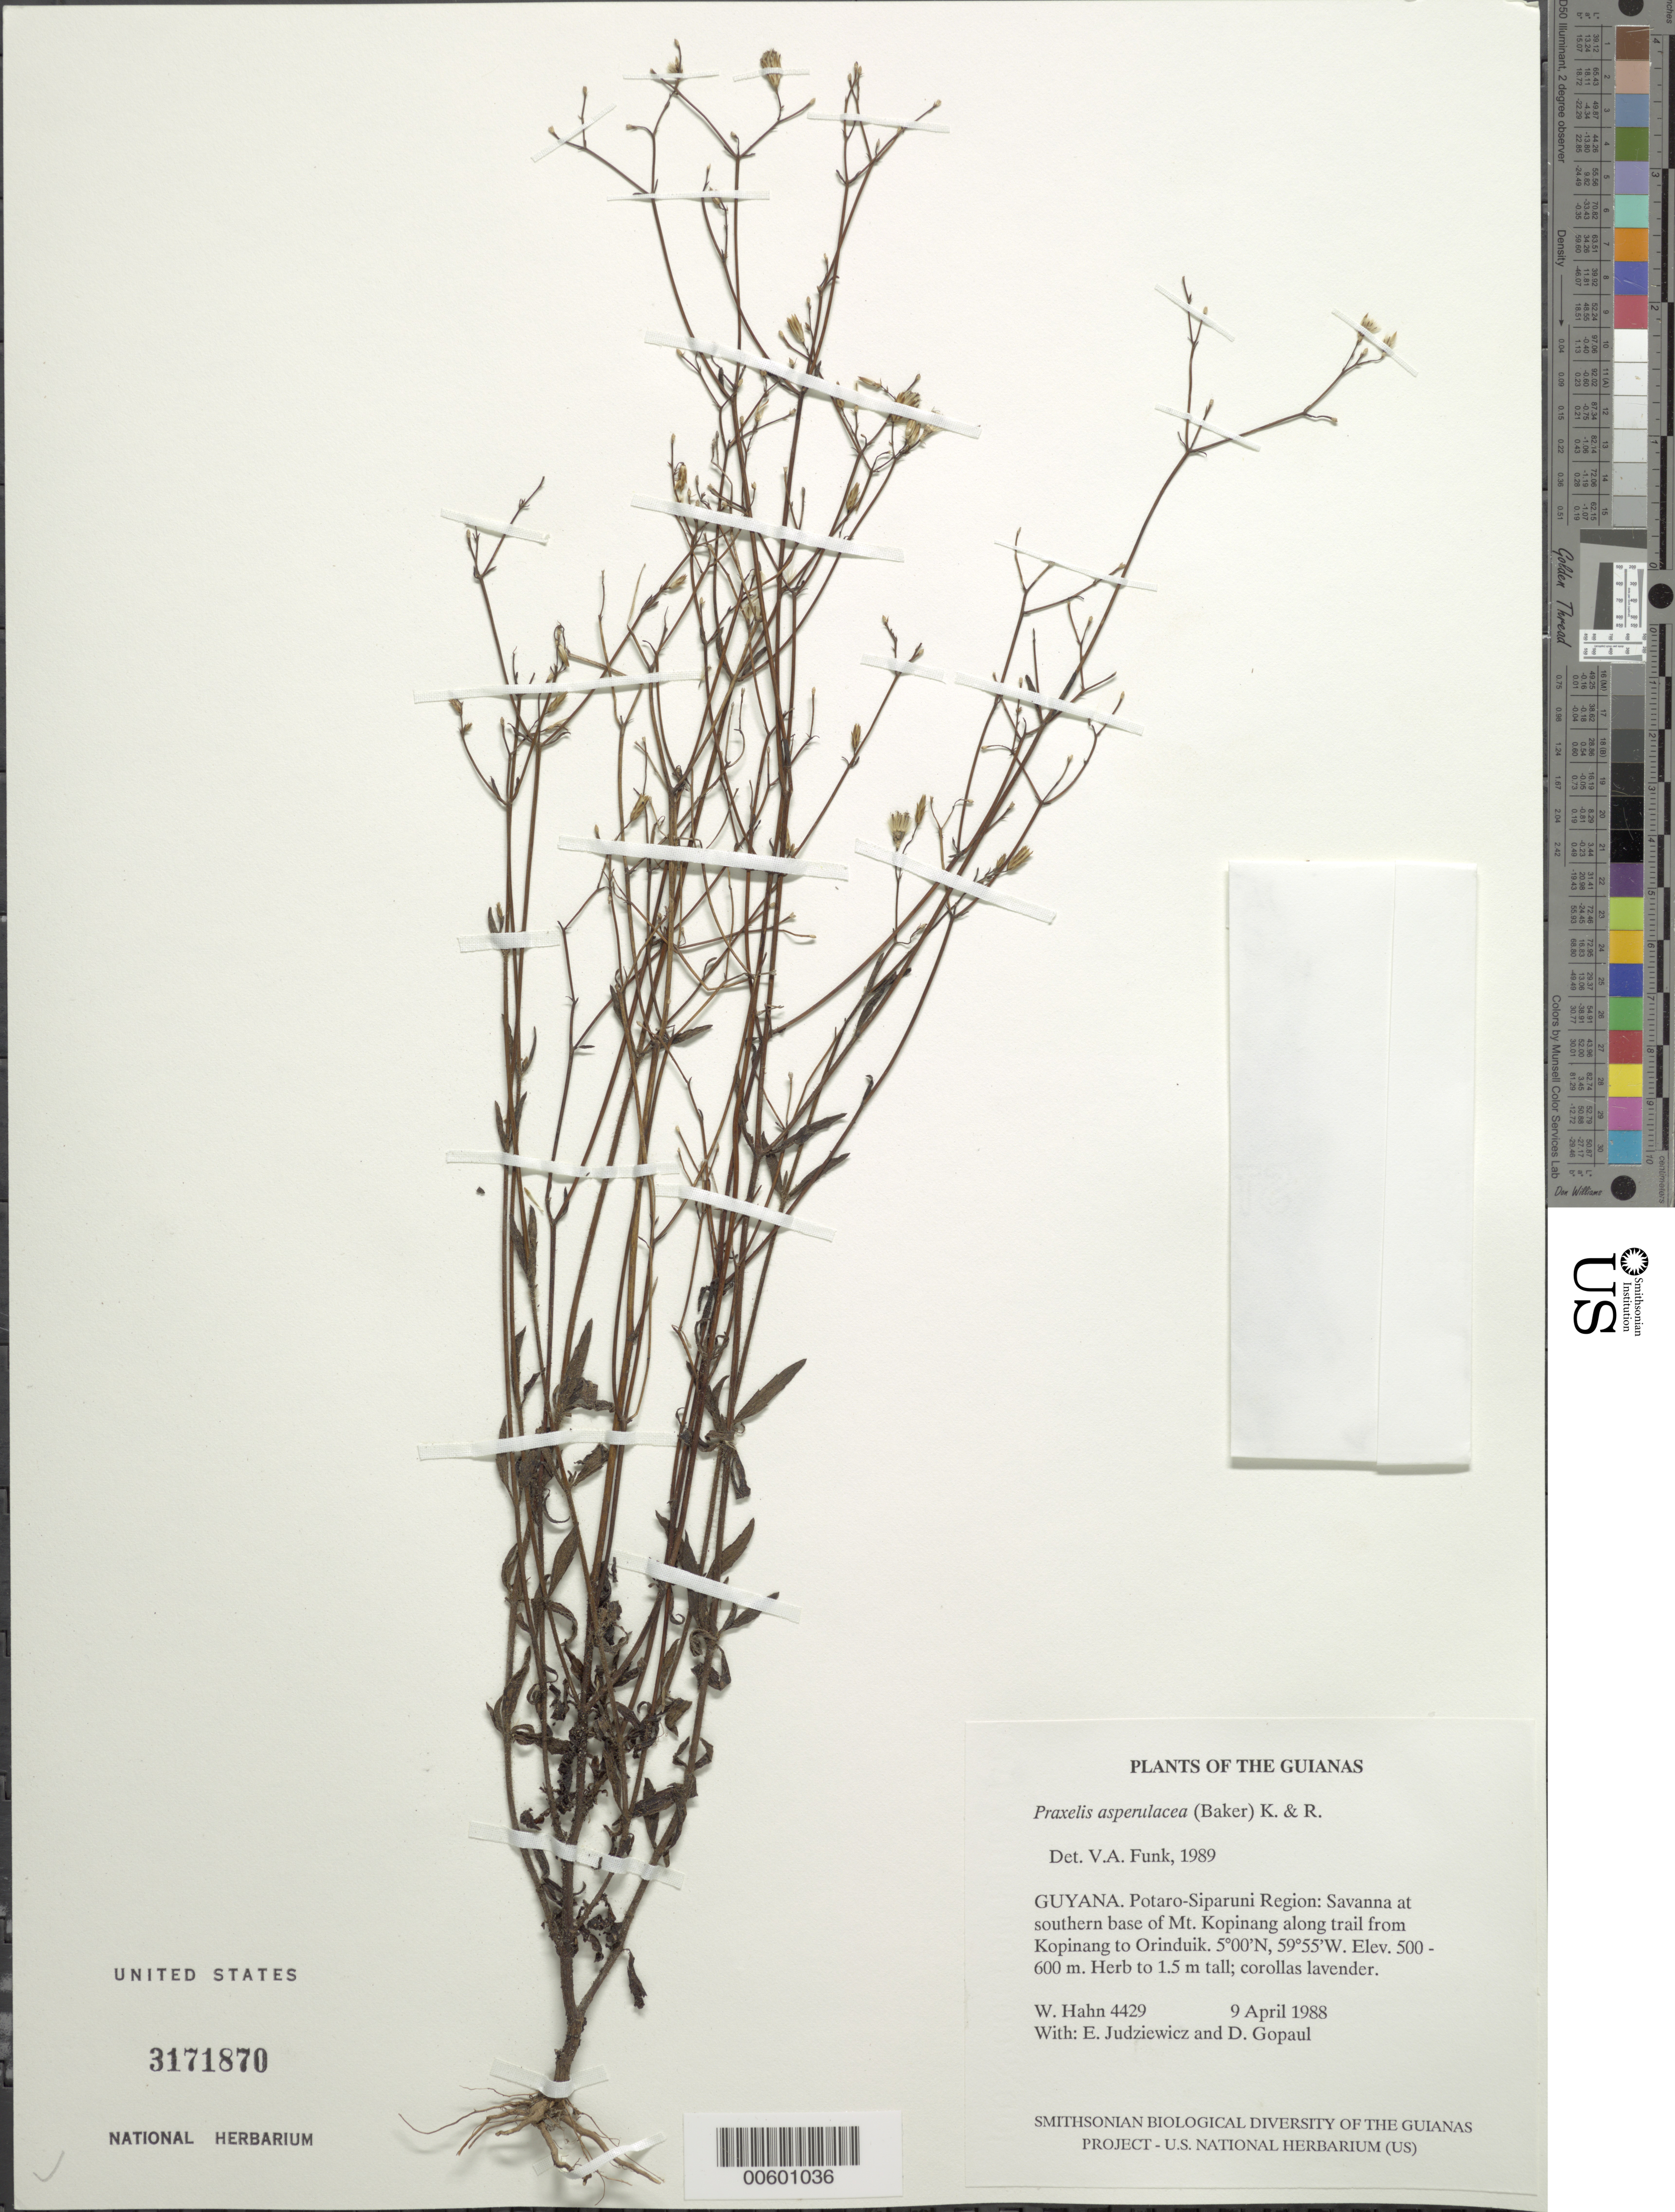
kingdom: Plantae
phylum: Tracheophyta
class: Magnoliopsida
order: Asterales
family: Asteraceae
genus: Praxelis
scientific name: Praxelis asperulacea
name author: (Baker) R.M. King & H. Rob.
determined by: Funk, Vicki A., (BOT), Smithsonian Institution - National Museum of Natural History (UNITED STATES)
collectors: W. Hahn, E. J. Judziewicz & D. Gopaul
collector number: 4429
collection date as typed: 9 April 1988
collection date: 1988-04-09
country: Guyana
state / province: Potaro-Siparuni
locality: Southern base of Mt. Kopinang along trail from Kopinang to Orinduik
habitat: Savanna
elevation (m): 500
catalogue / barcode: US 3171870